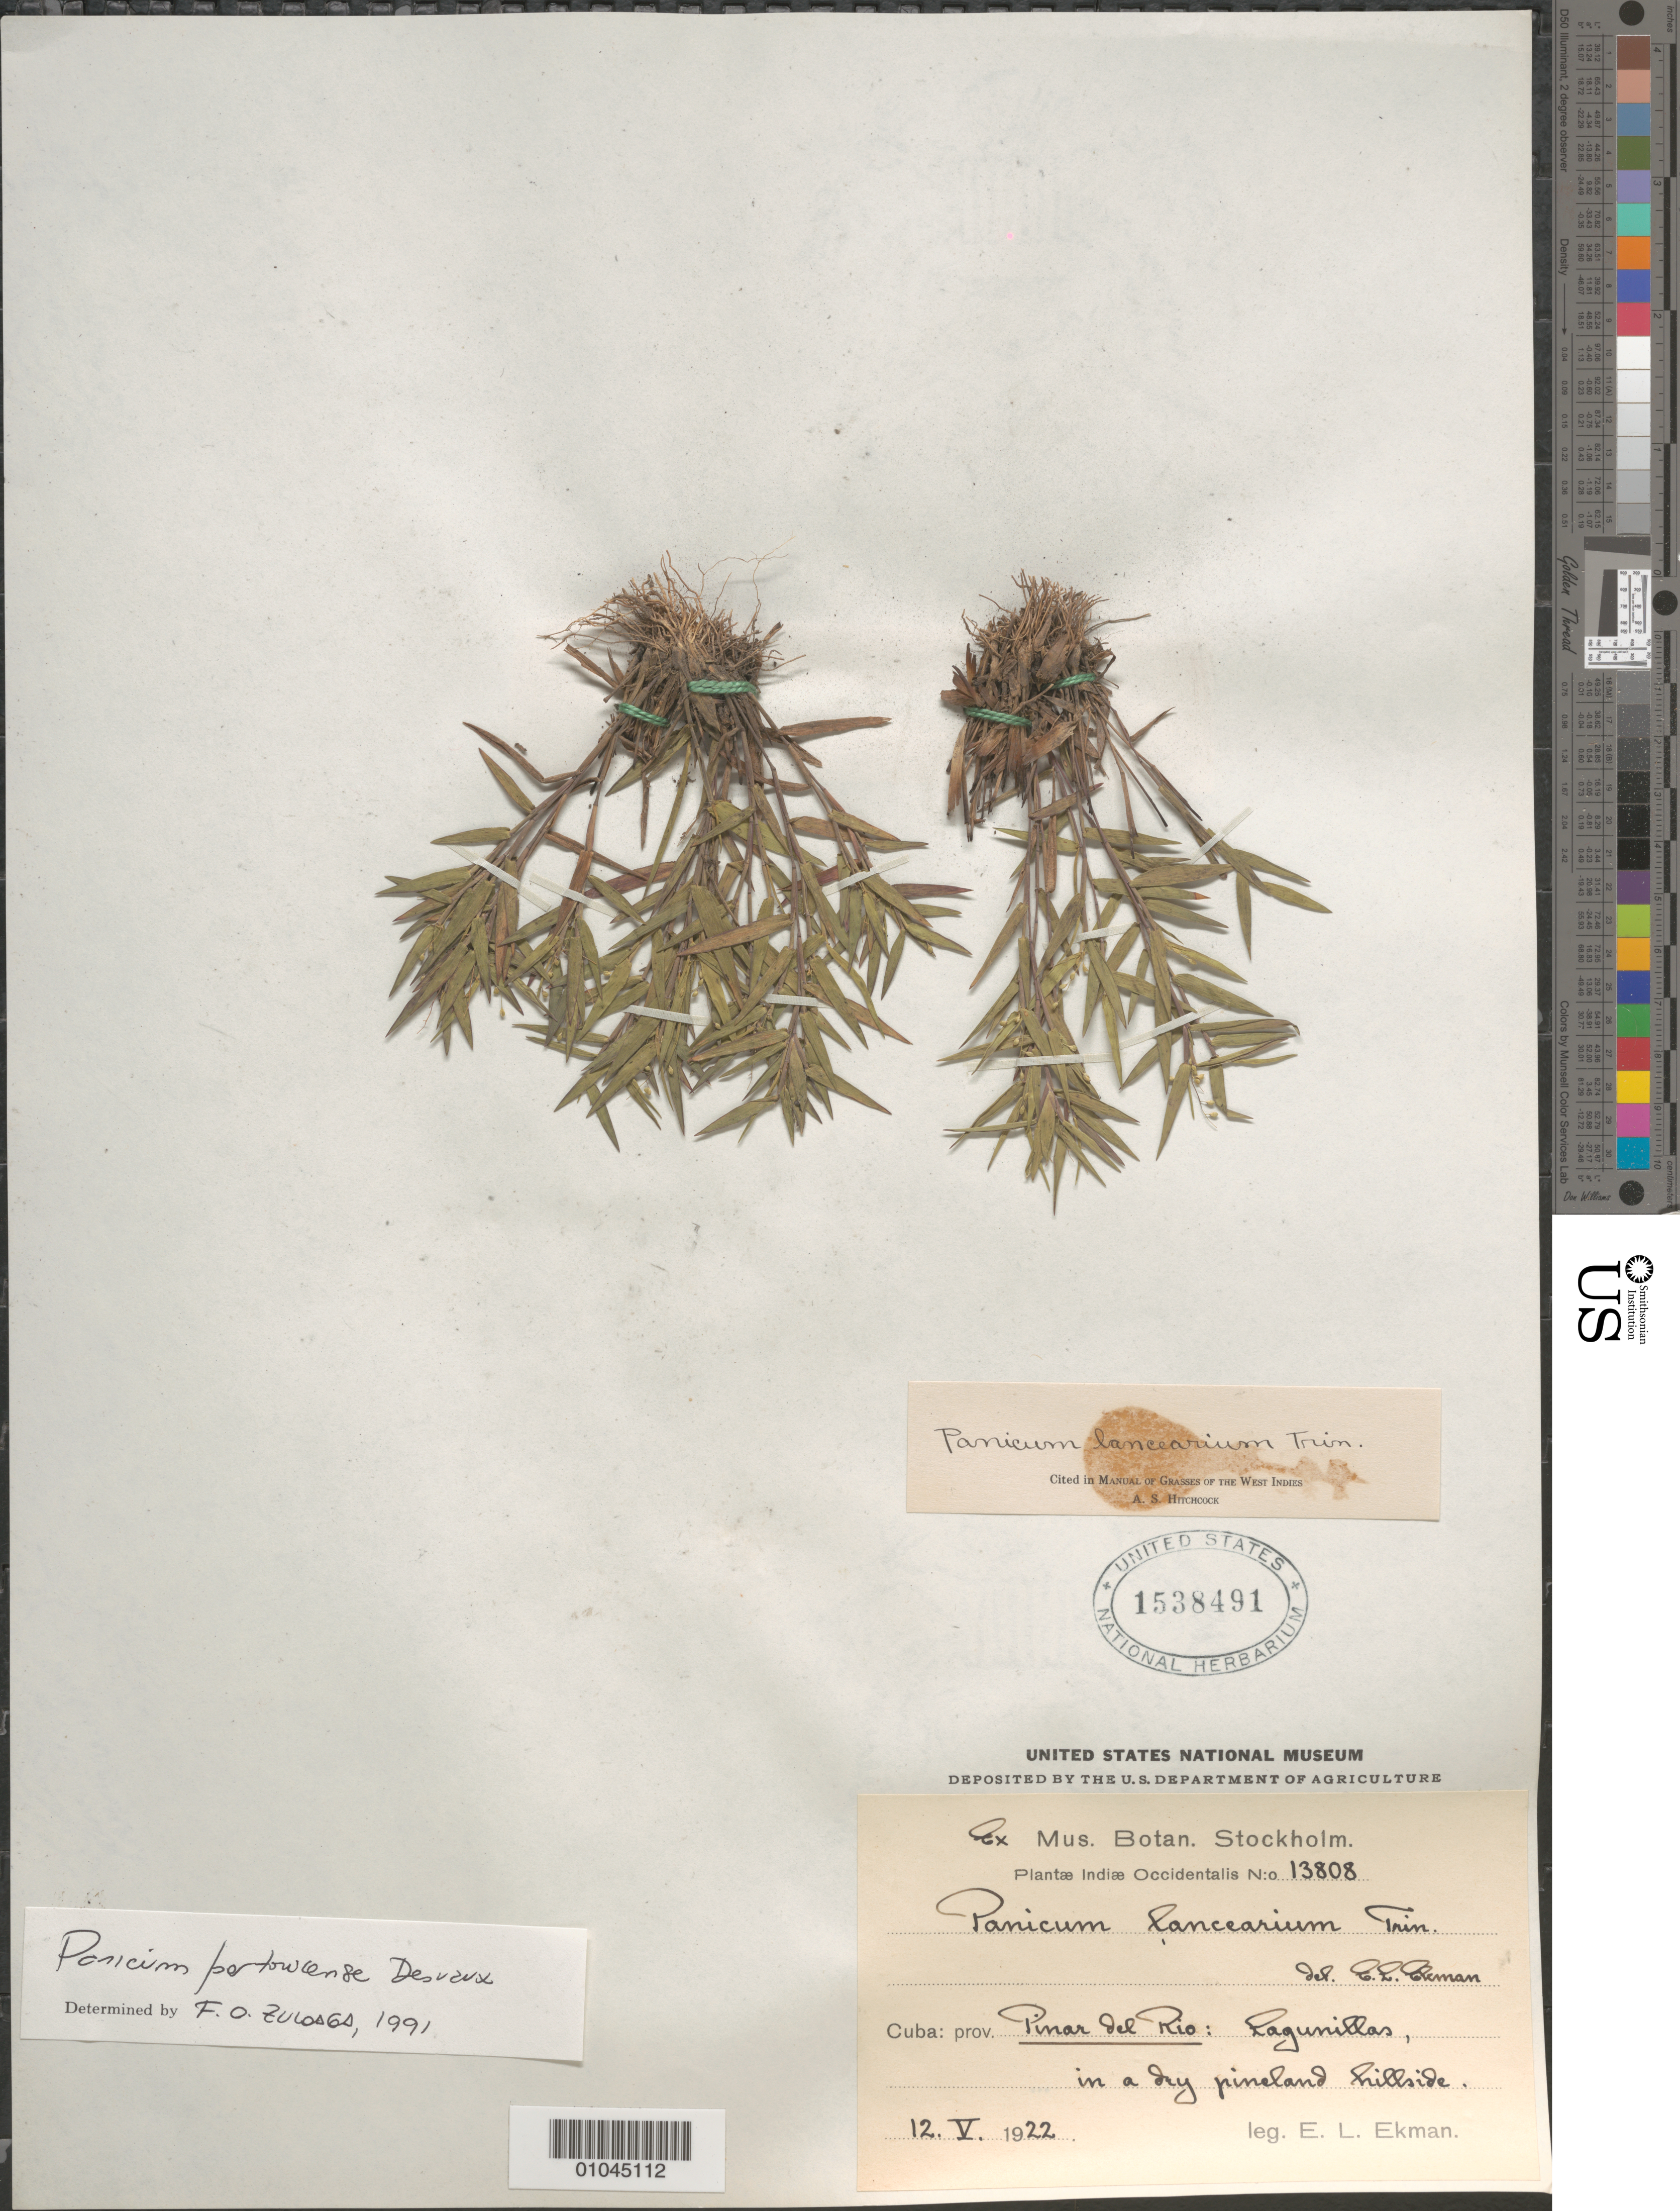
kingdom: Plantae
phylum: Tracheophyta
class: Liliopsida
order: Poales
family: Poaceae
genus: Panicum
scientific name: Panicum portoricense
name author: Desv. ex Ham.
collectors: E. L. Ekman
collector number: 13808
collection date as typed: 12 May 1922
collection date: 1922-05-12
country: Cuba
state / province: Pinar del Rio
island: Cuba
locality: Lagunillas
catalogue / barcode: US 1538491